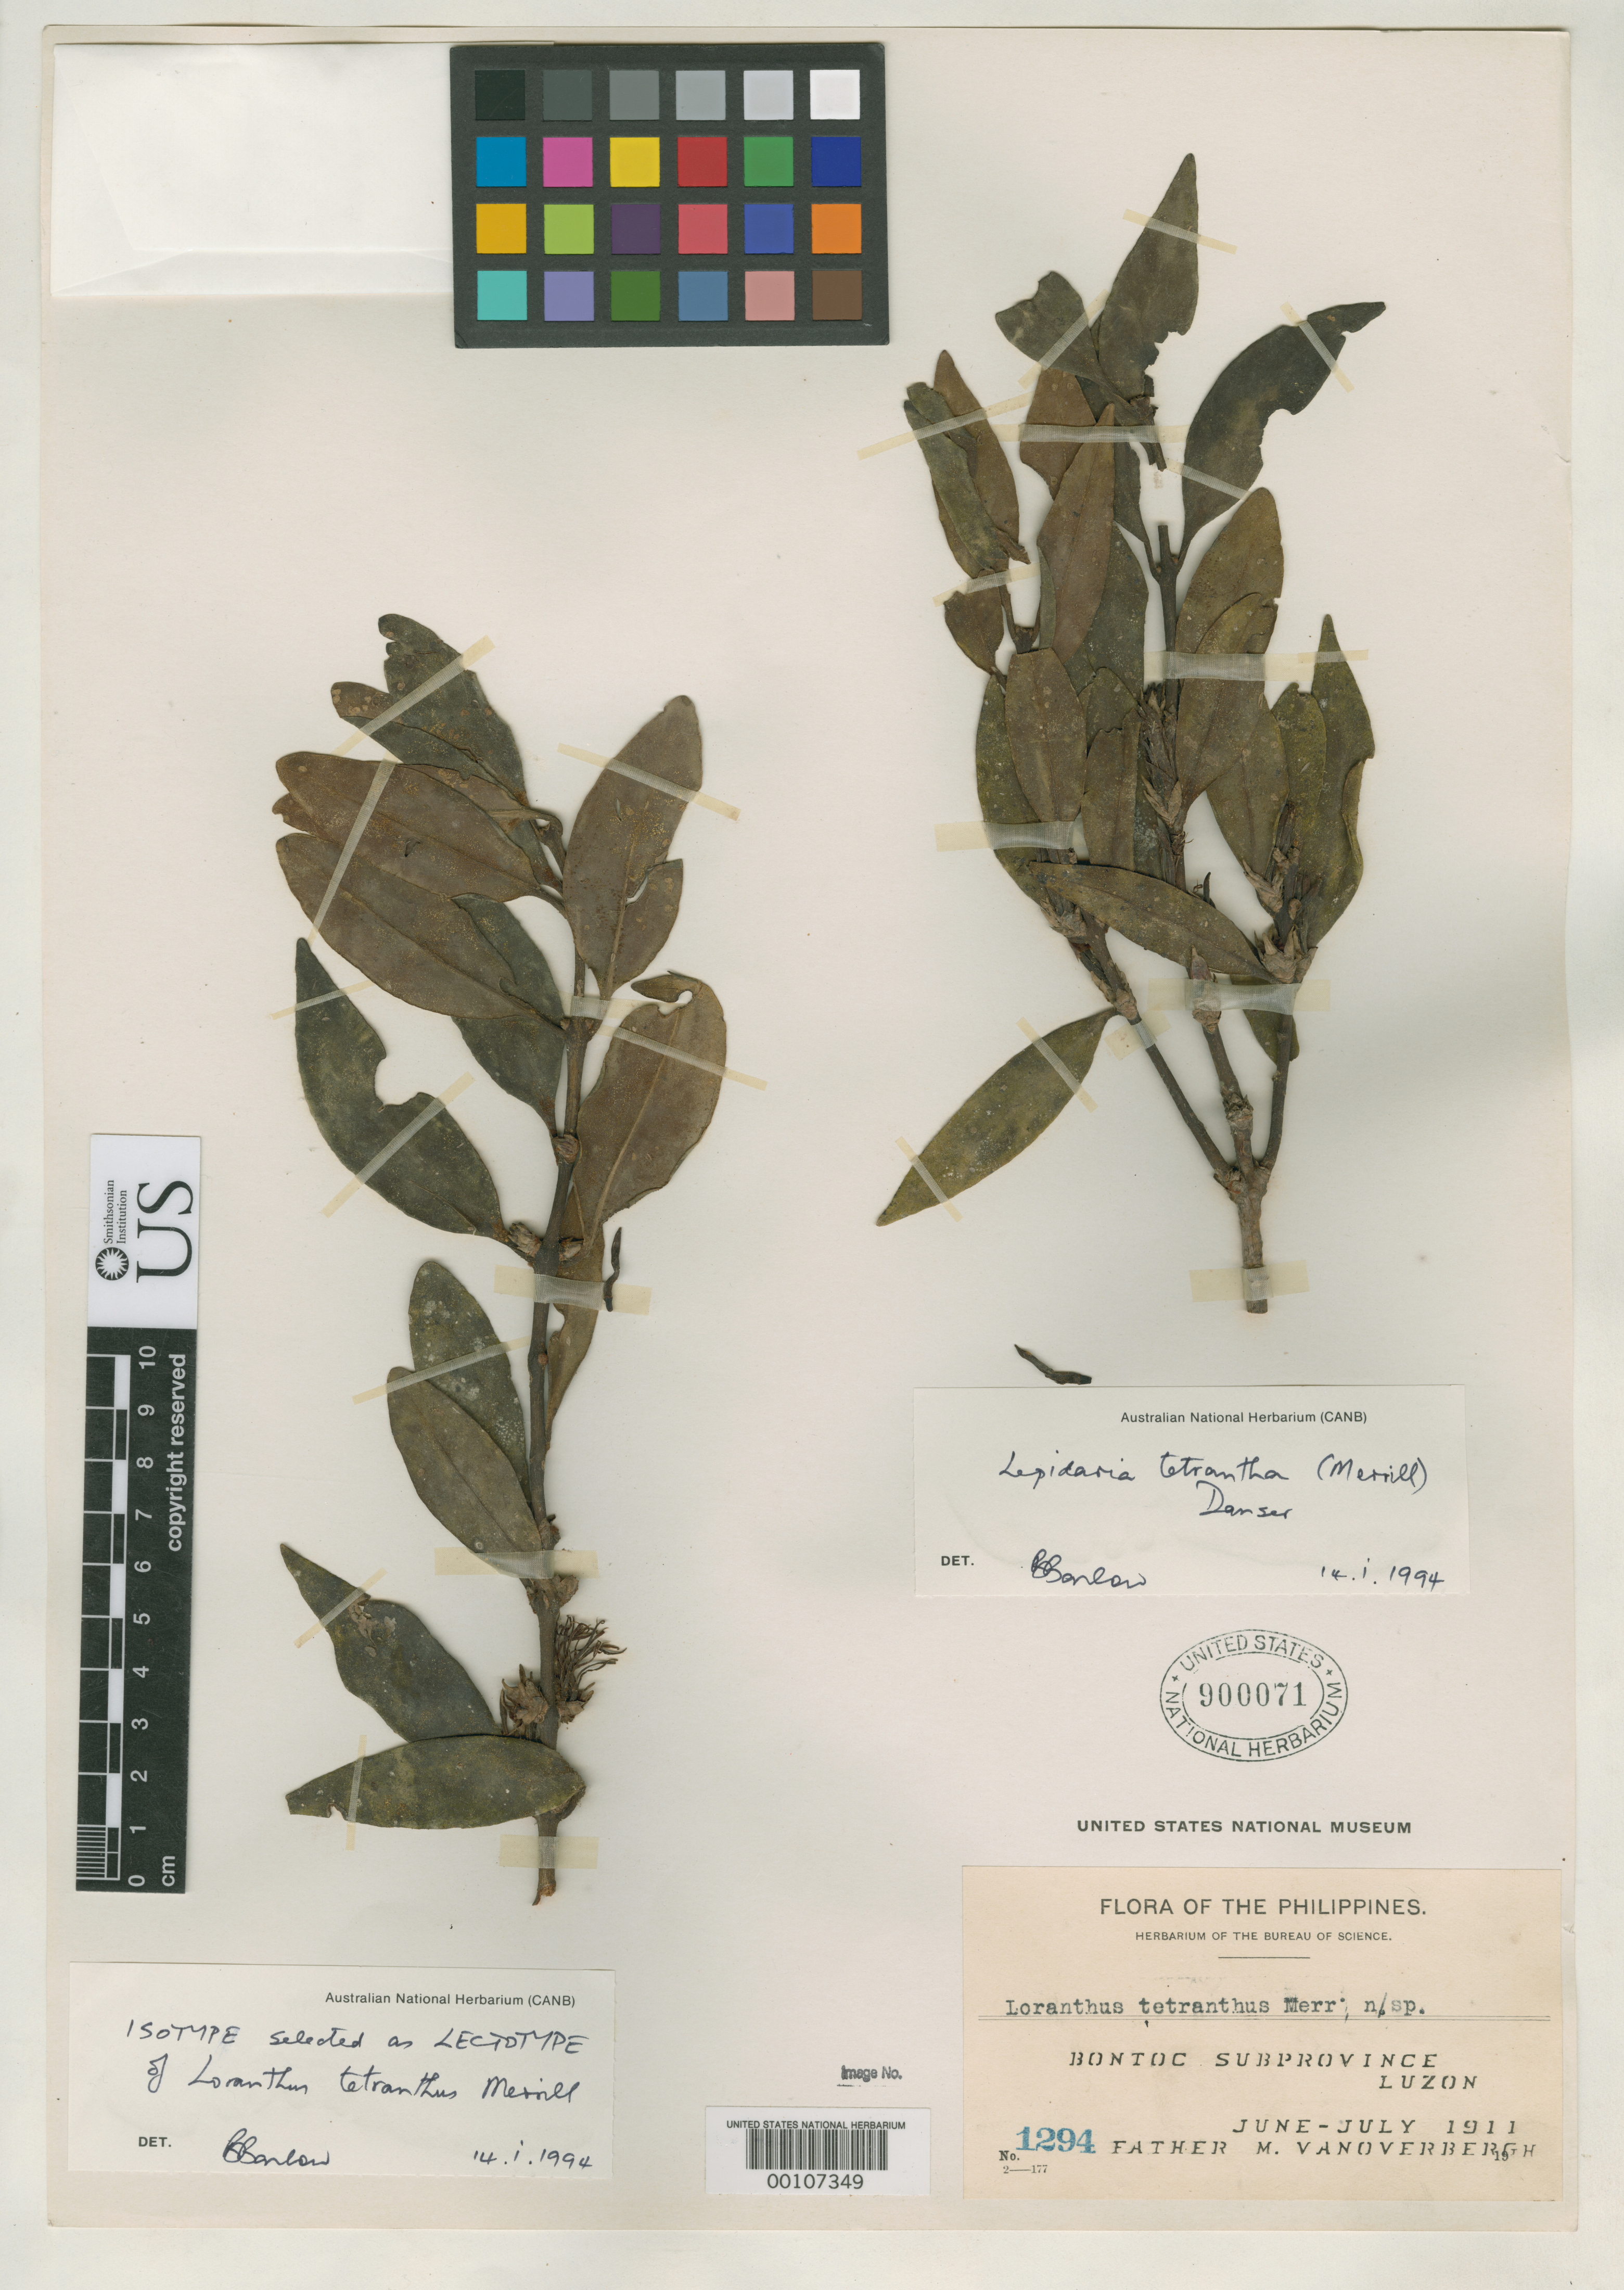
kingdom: Plantae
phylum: Tracheophyta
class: Magnoliopsida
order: Santalales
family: Loranthaceae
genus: Loranthus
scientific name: Loranthus tetranthus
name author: Merr.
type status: Isotype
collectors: M. Vanoverbergh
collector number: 1294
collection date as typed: Jun 1911 to -- Jul 1911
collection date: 1911-06/1911-07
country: Philippines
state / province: Cordillera (Administrative Region)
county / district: Mountain province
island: Luzon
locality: Bontoc subprov.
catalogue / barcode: US 900071